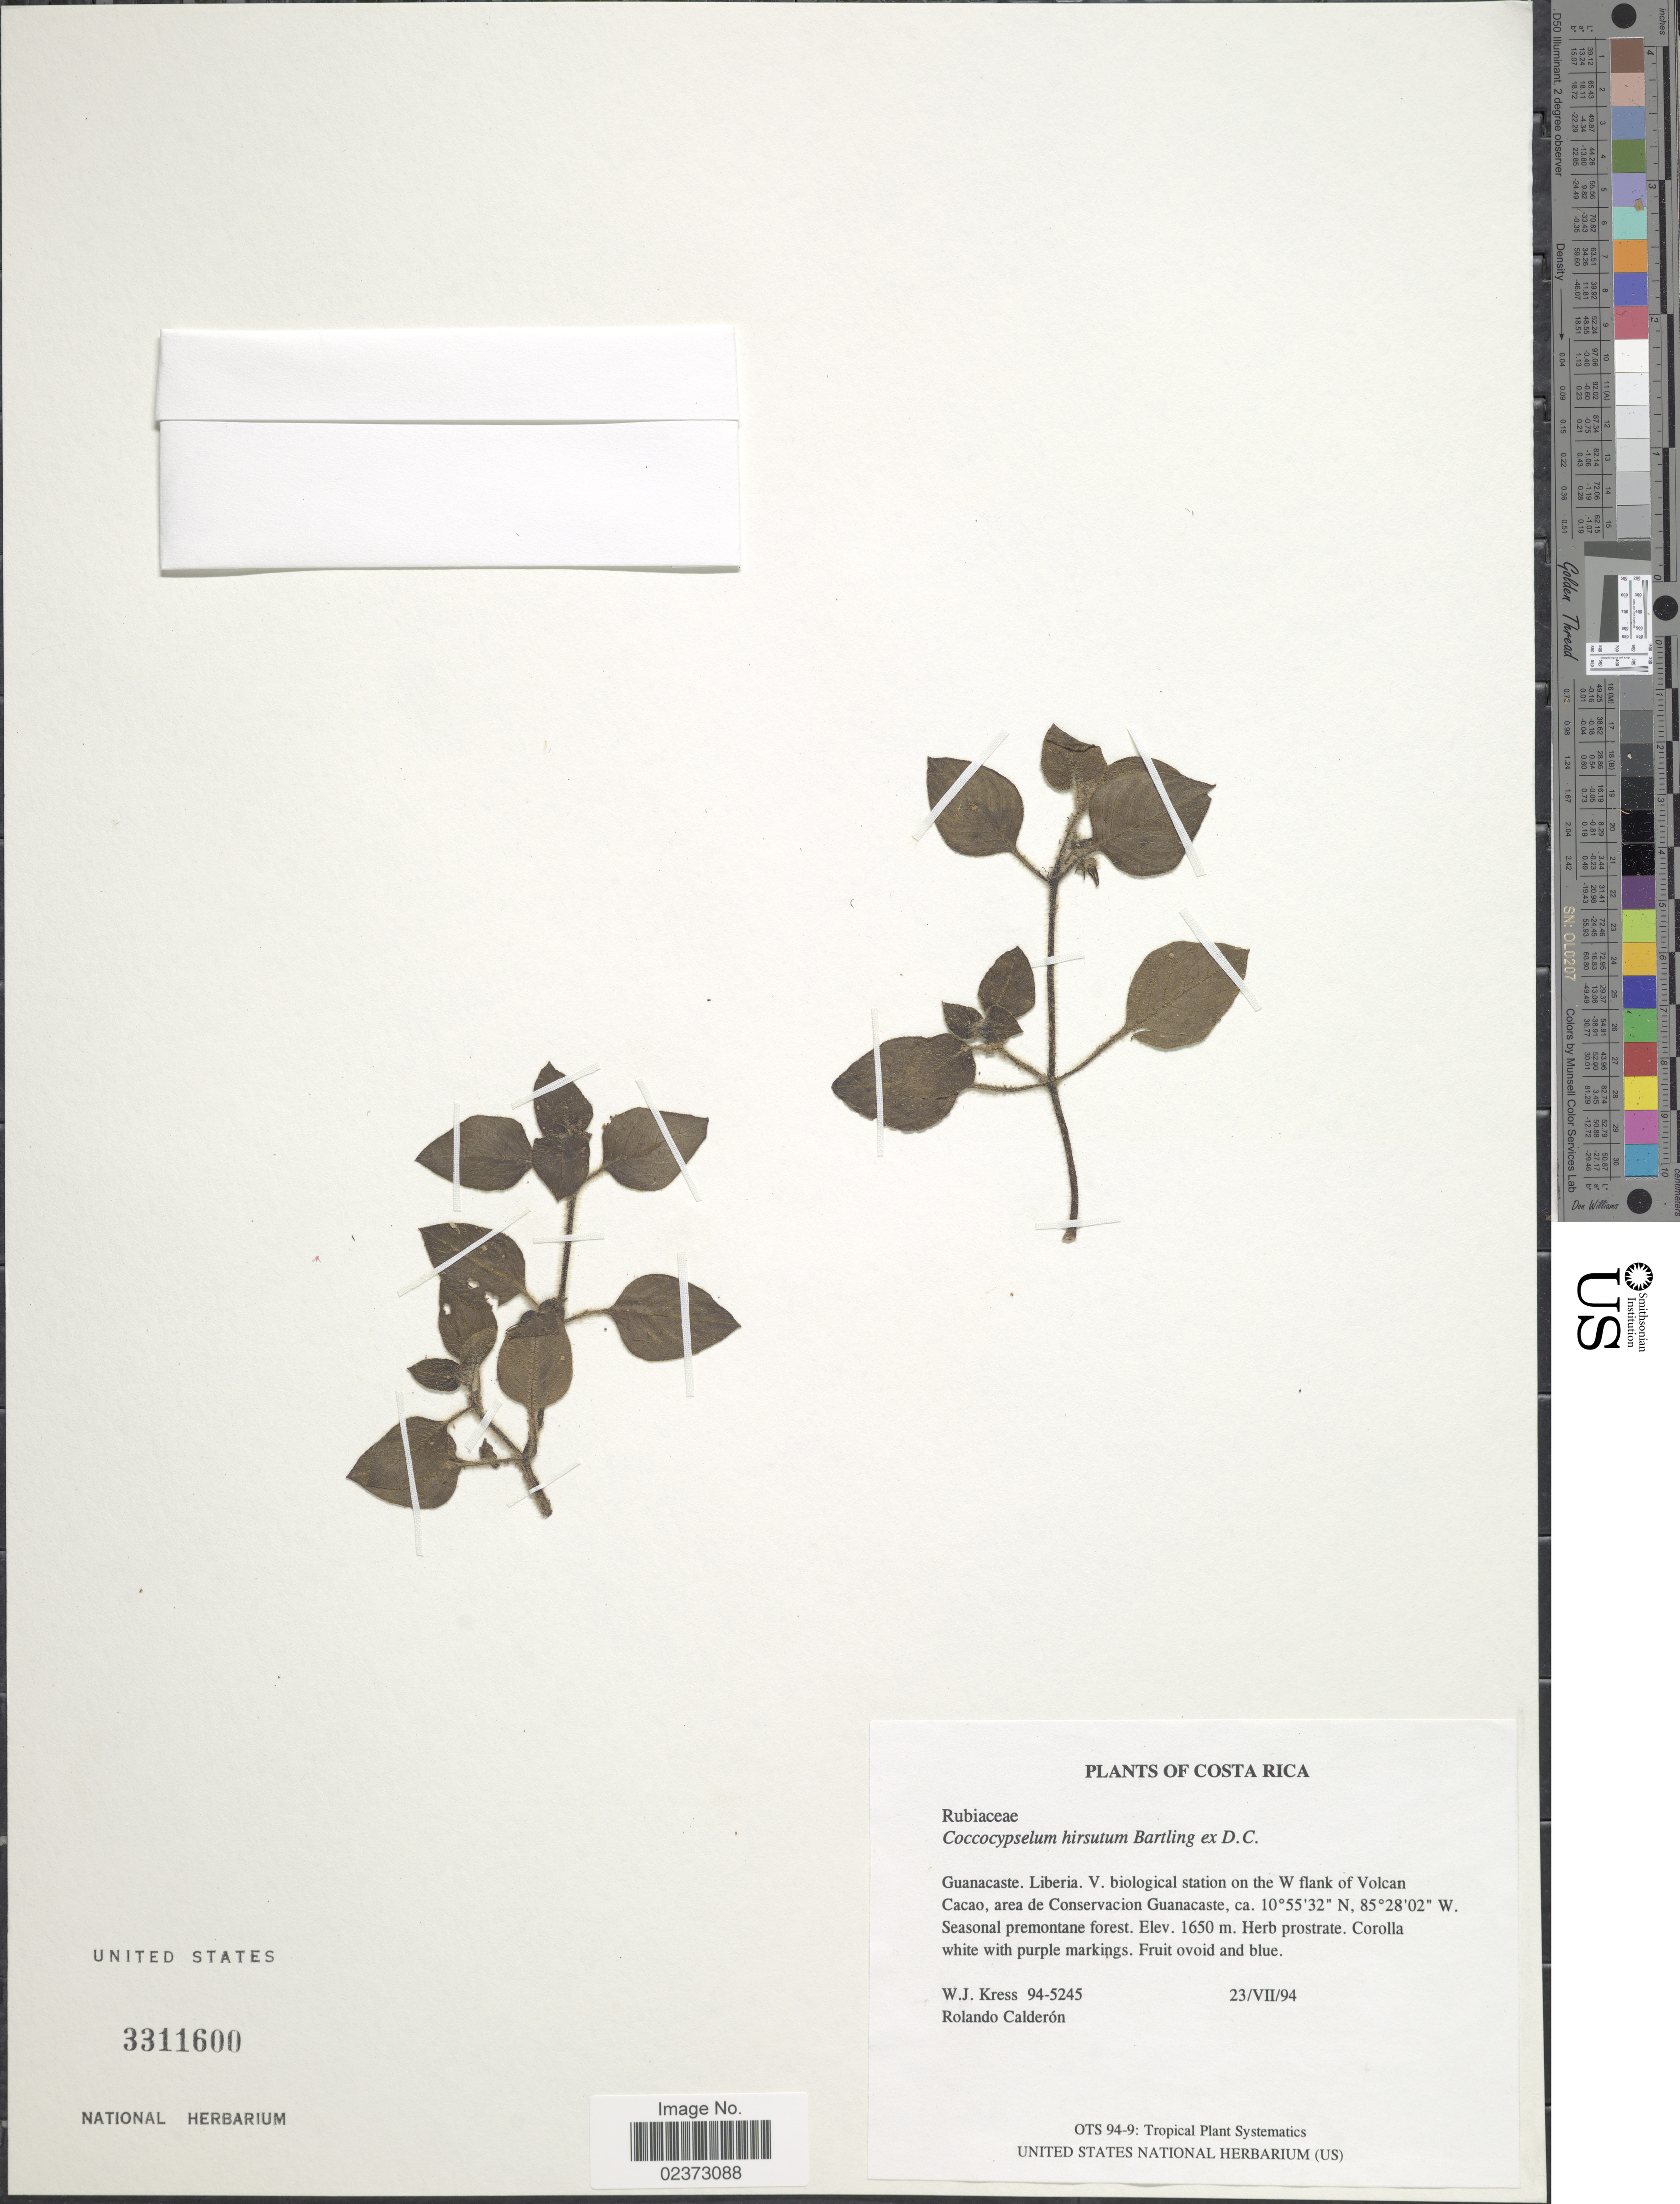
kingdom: Plantae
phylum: Tracheophyta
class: Magnoliopsida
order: Gentianales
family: Rubiaceae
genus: Coccocypselum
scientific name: Coccocypselum hispidulum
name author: (Standl.) Standl.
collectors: W. J. Kress & R. Calderon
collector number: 94-5245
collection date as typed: Transcribed d/m/y: 23/7/94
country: Costa Rica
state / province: Guanacaste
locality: Guanacaste: Liberia, V biological station on the W flank of Volcan Ccao, area de Conservacion Guanacaste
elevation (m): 1650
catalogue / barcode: US 3311600